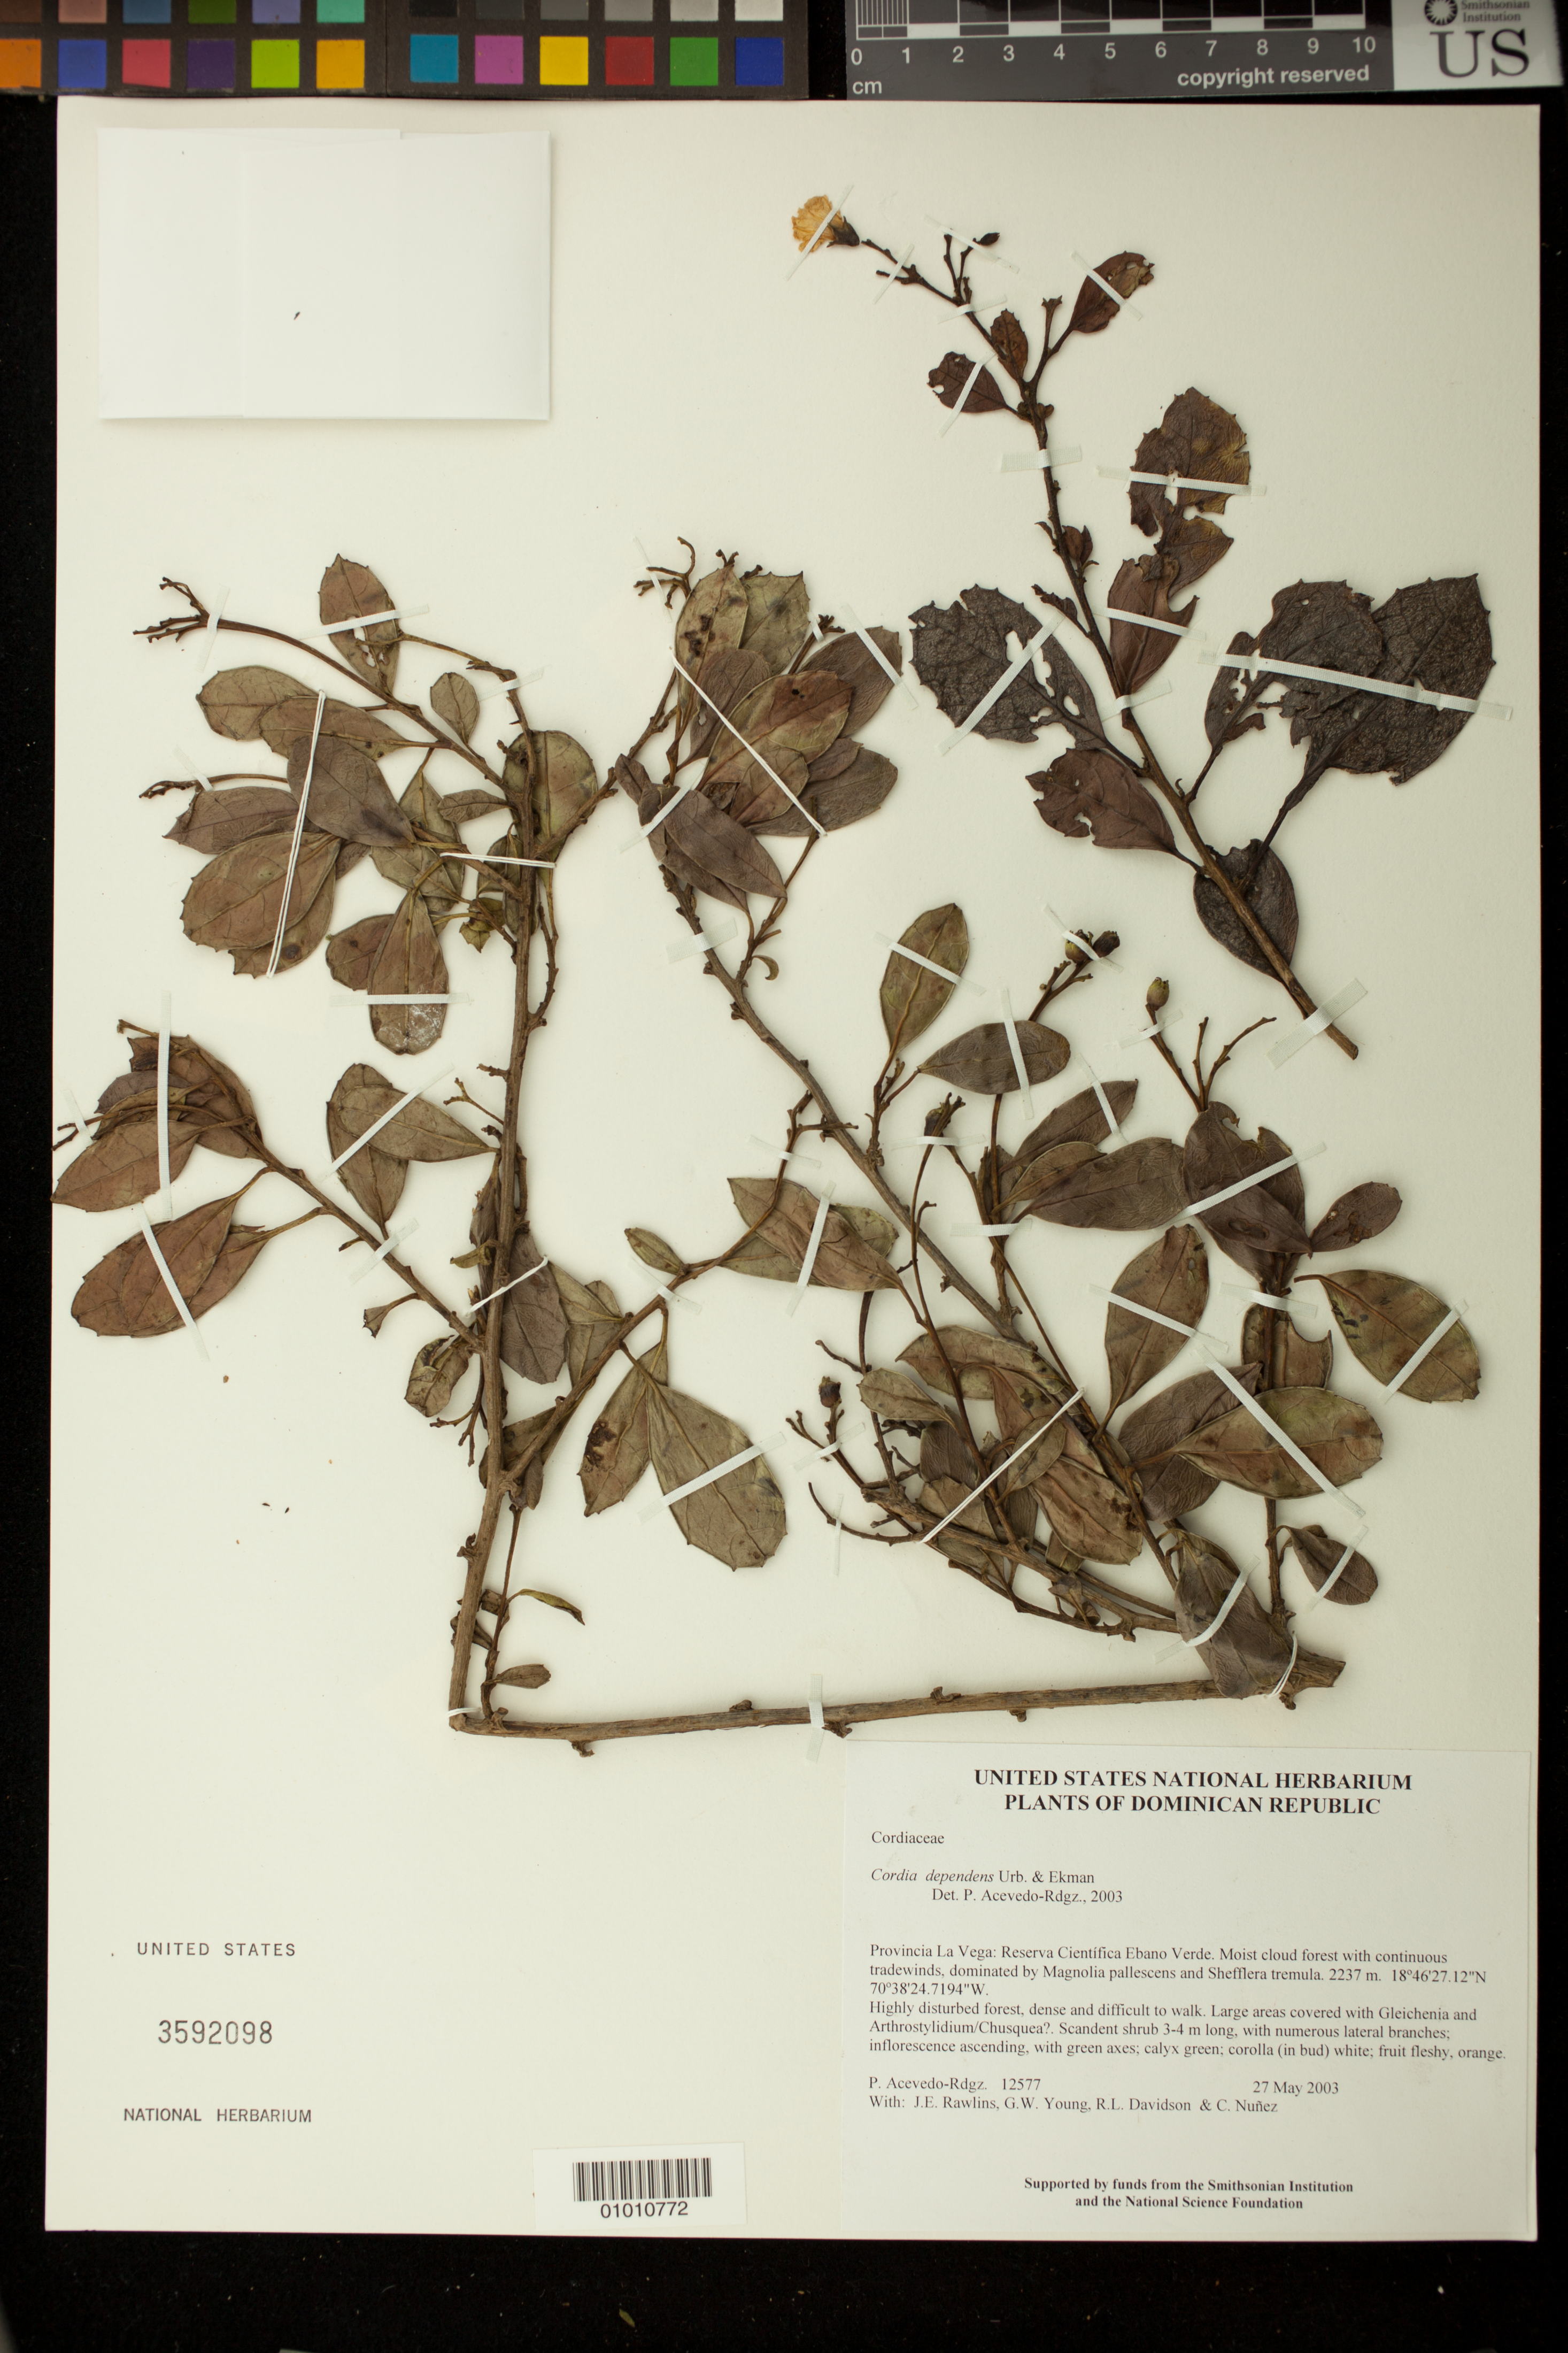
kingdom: Plantae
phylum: Tracheophyta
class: Magnoliopsida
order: Boraginales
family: Cordiaceae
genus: Varronia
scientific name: Varronia dependens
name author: (Urb. & Ekman) Borhidi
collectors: P. Acevedo-Rodr., J. Rawlins, G. Young, R. Davidson & C. Nunez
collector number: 12577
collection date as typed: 27 May 2003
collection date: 2003-05-27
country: Dominican Republic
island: Hispaniola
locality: Provincia La Vega: Reserva Científica Ebano Verde. Moist cloud forest with continuous tradewinds, dominated by Magnolia pallescens and Shefflera tremula.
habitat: Highly disturbed forest, dense and difficult to walk. Large areas covered with Gleichenia and Arthrostylidium/Chusquea?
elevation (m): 2237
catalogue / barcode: US 3592098